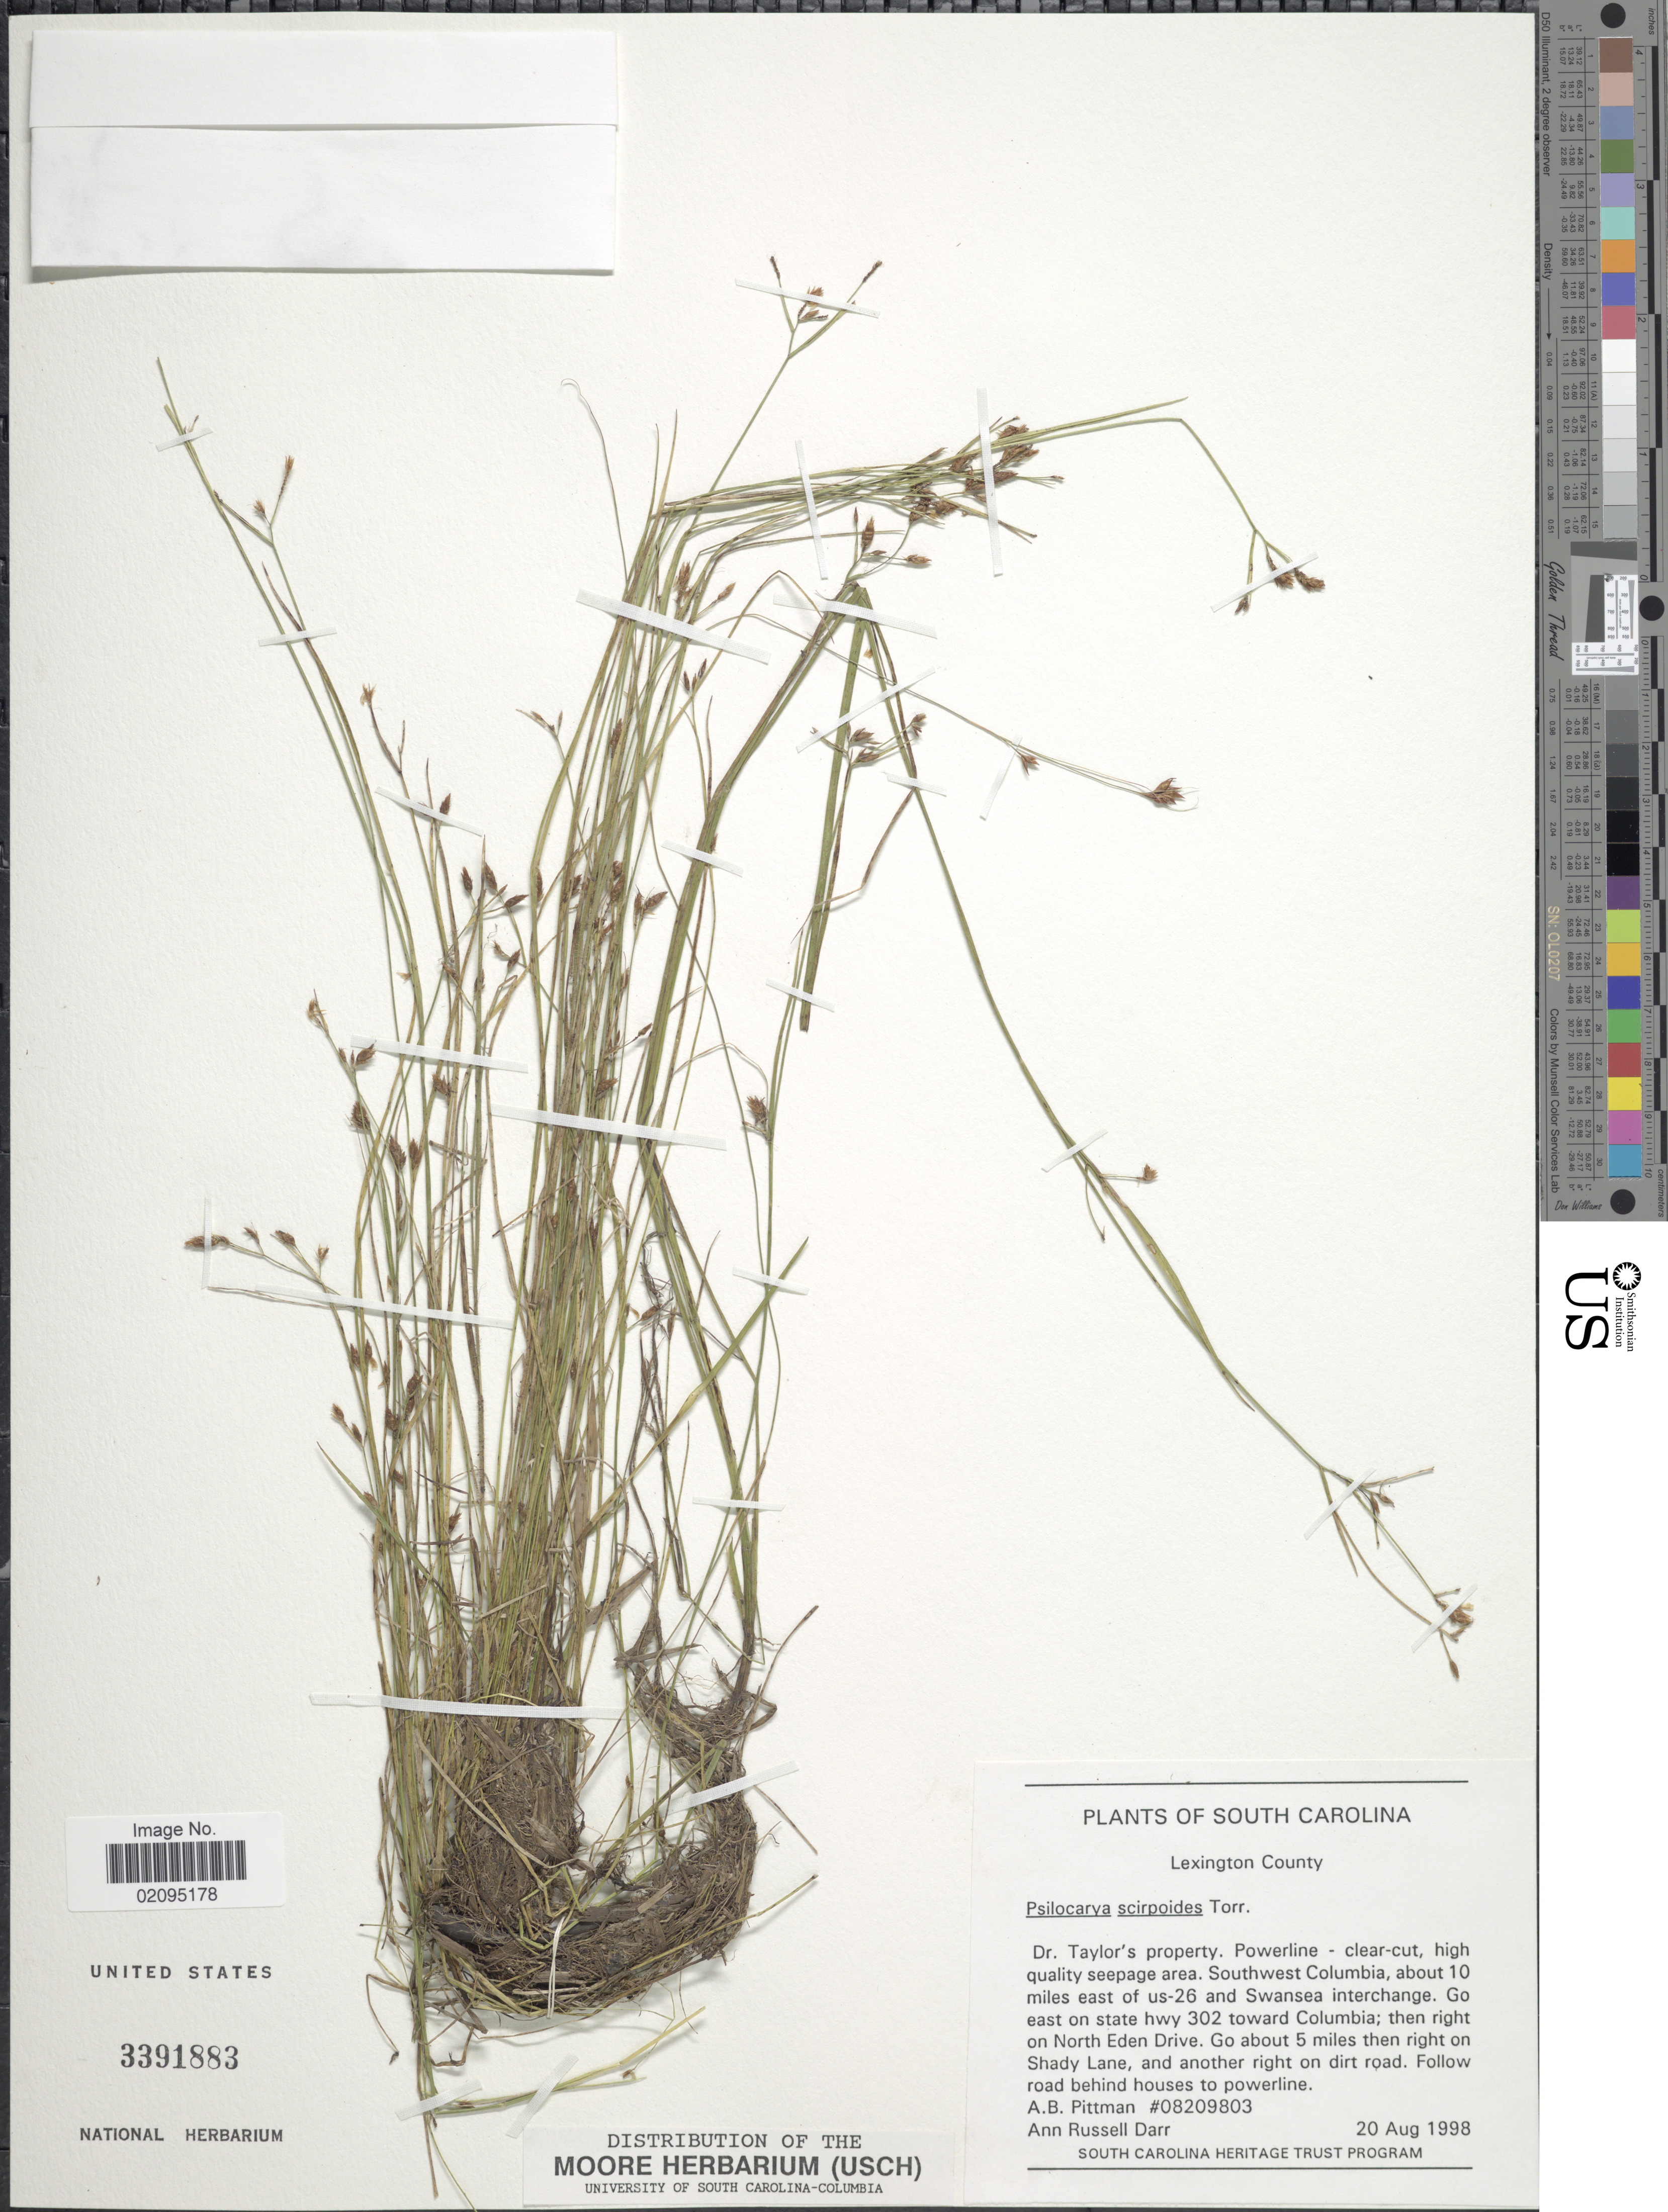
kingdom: Plantae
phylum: Tracheophyta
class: Liliopsida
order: Poales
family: Cyperaceae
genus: Rhynchospora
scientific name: Rhynchospora scirpoides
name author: (Torr.) Griseb.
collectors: A. B. Pittman & A. Darr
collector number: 08209803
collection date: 1998-08-20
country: United States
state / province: South Carolina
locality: Dr. Taylor's property, Lexington County. Southwest Columbia, about 10 miles east of us-29 and Swansea interchange. Go east on state hwy 302 toward Columbia, then right on North Eden Drive. Go about 5 miles then right on Shady Lane, and another right on dirt road. Follow road behind houses to powerline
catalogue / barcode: US 3391883